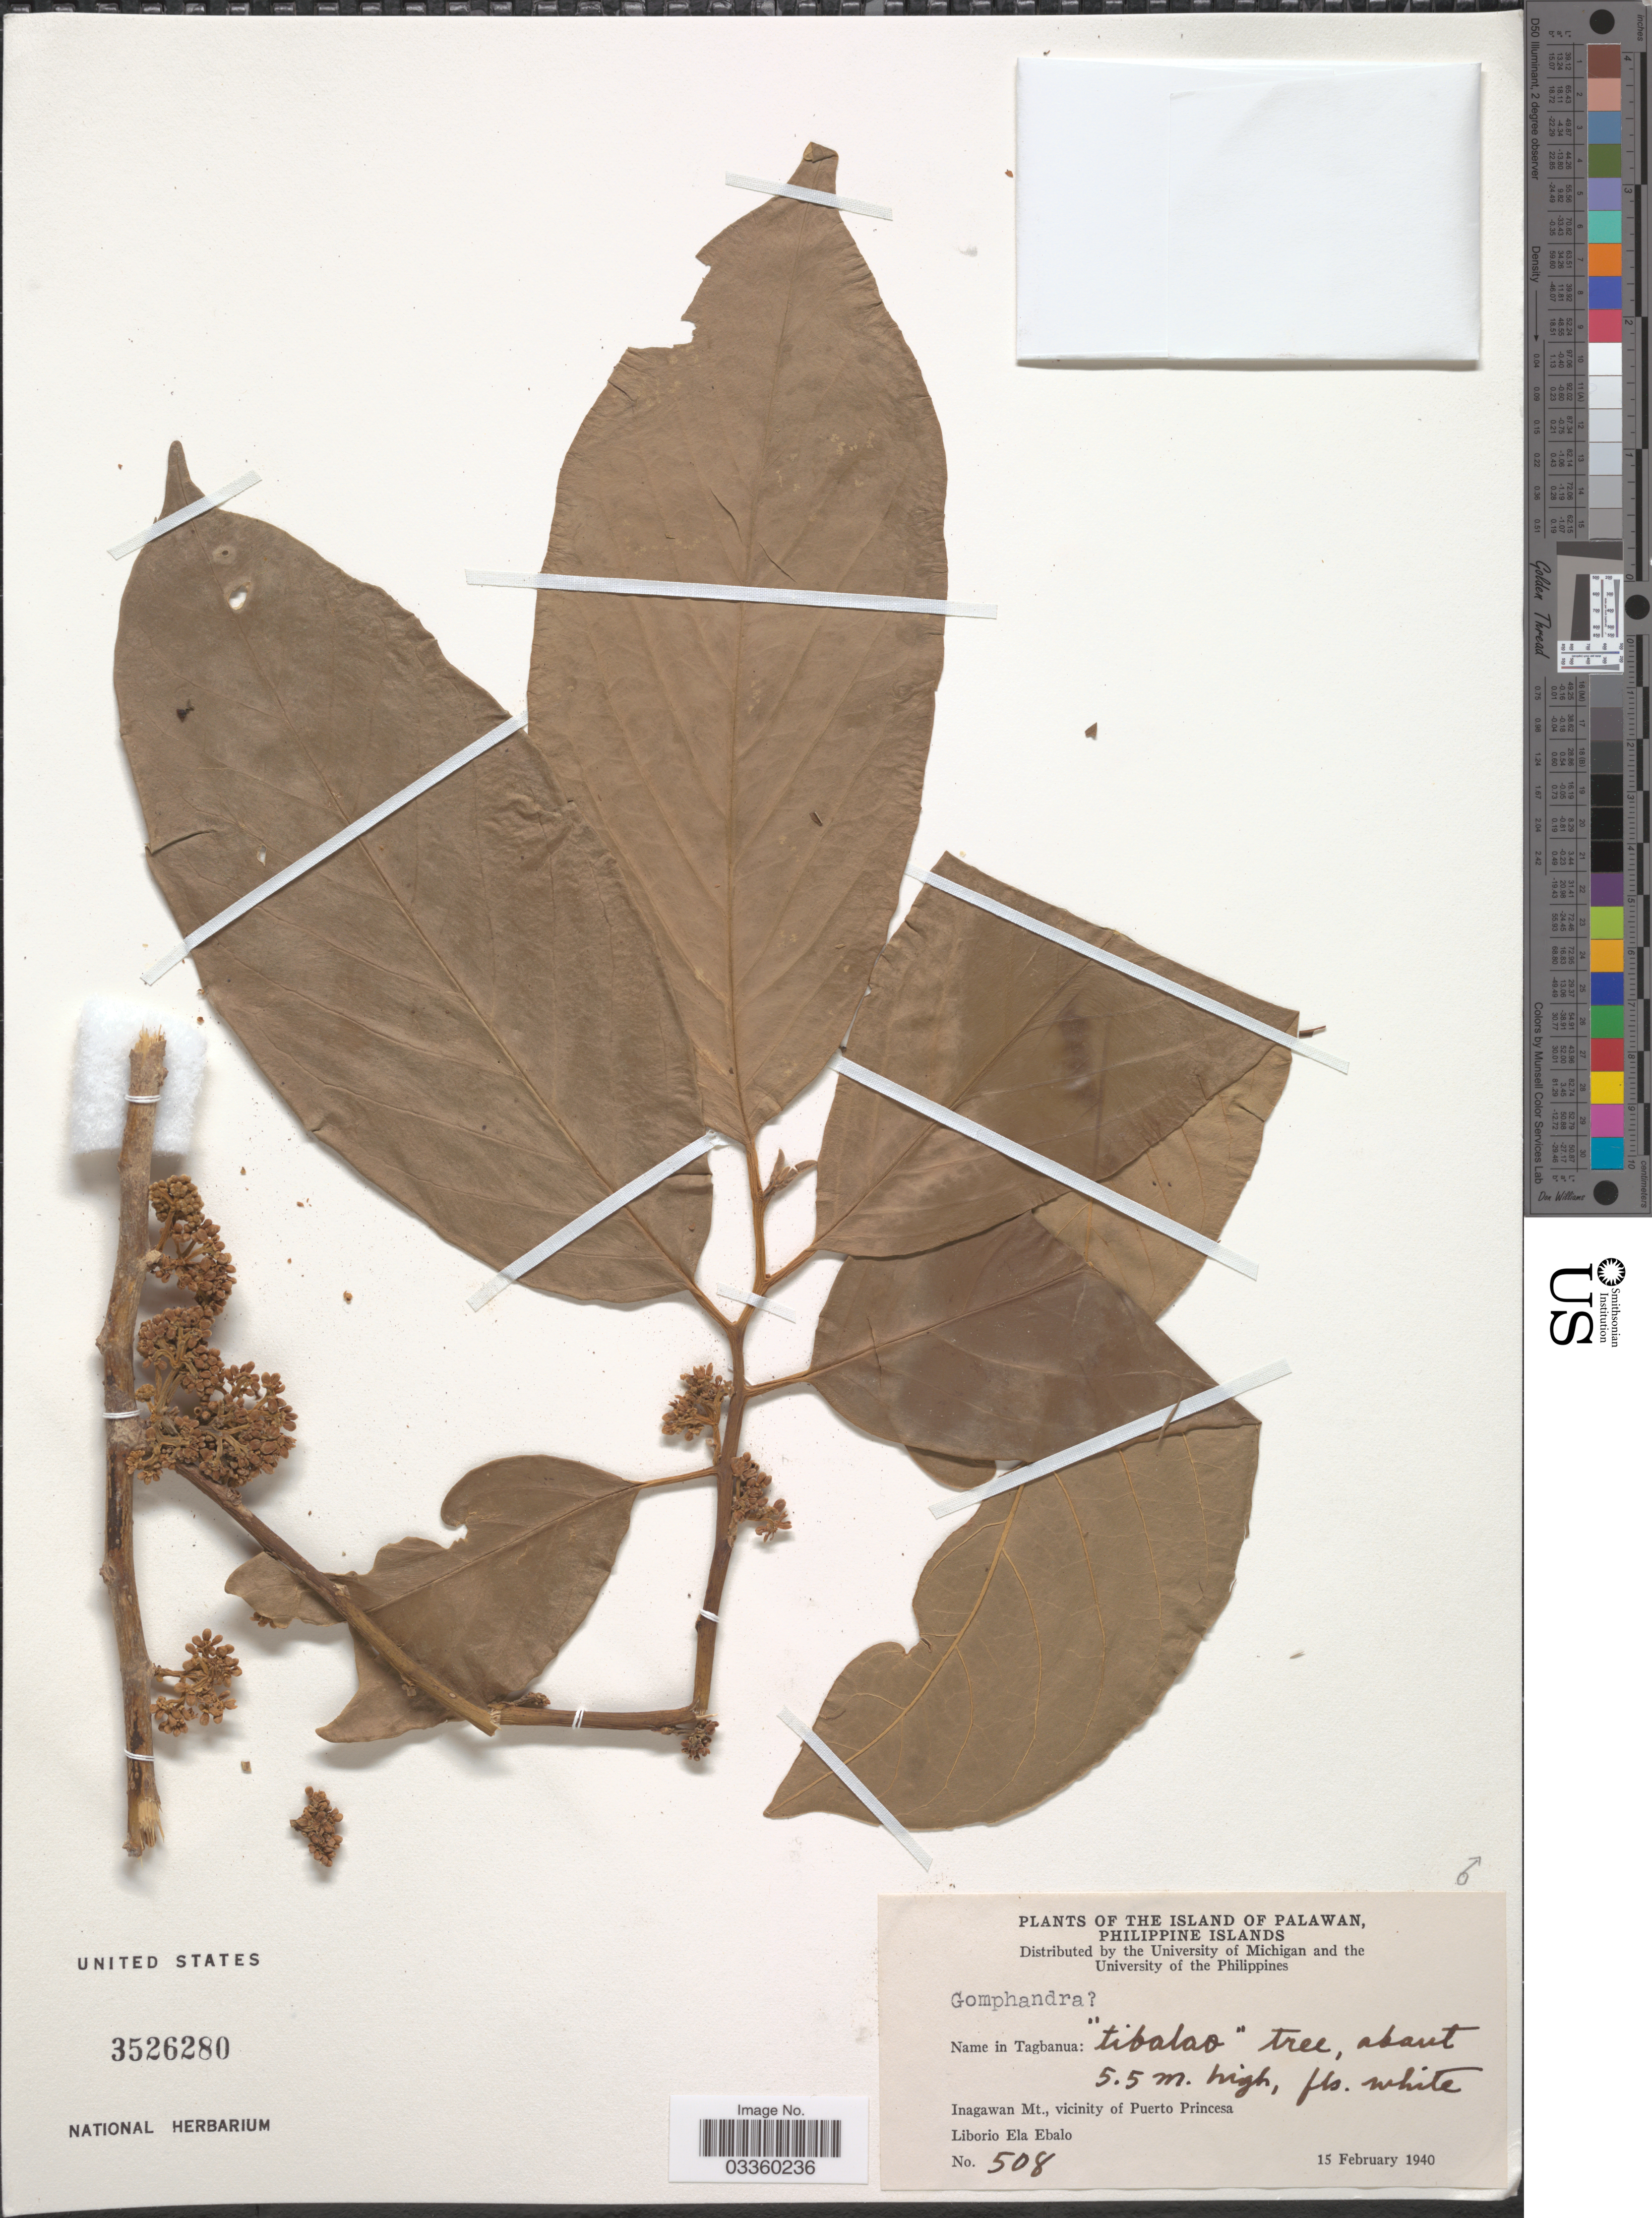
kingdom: Plantae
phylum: Tracheophyta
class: Magnoliopsida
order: Cardiopteridales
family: Stemonuraceae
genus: Gomphandra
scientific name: Gomphandra sp.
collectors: L. Ebalo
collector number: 508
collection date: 1940-02-15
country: Philippines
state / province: Mimaropa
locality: Island of Palawan, Inagawan Mt., vicinity of Puerto Princesa.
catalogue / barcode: US 3526280